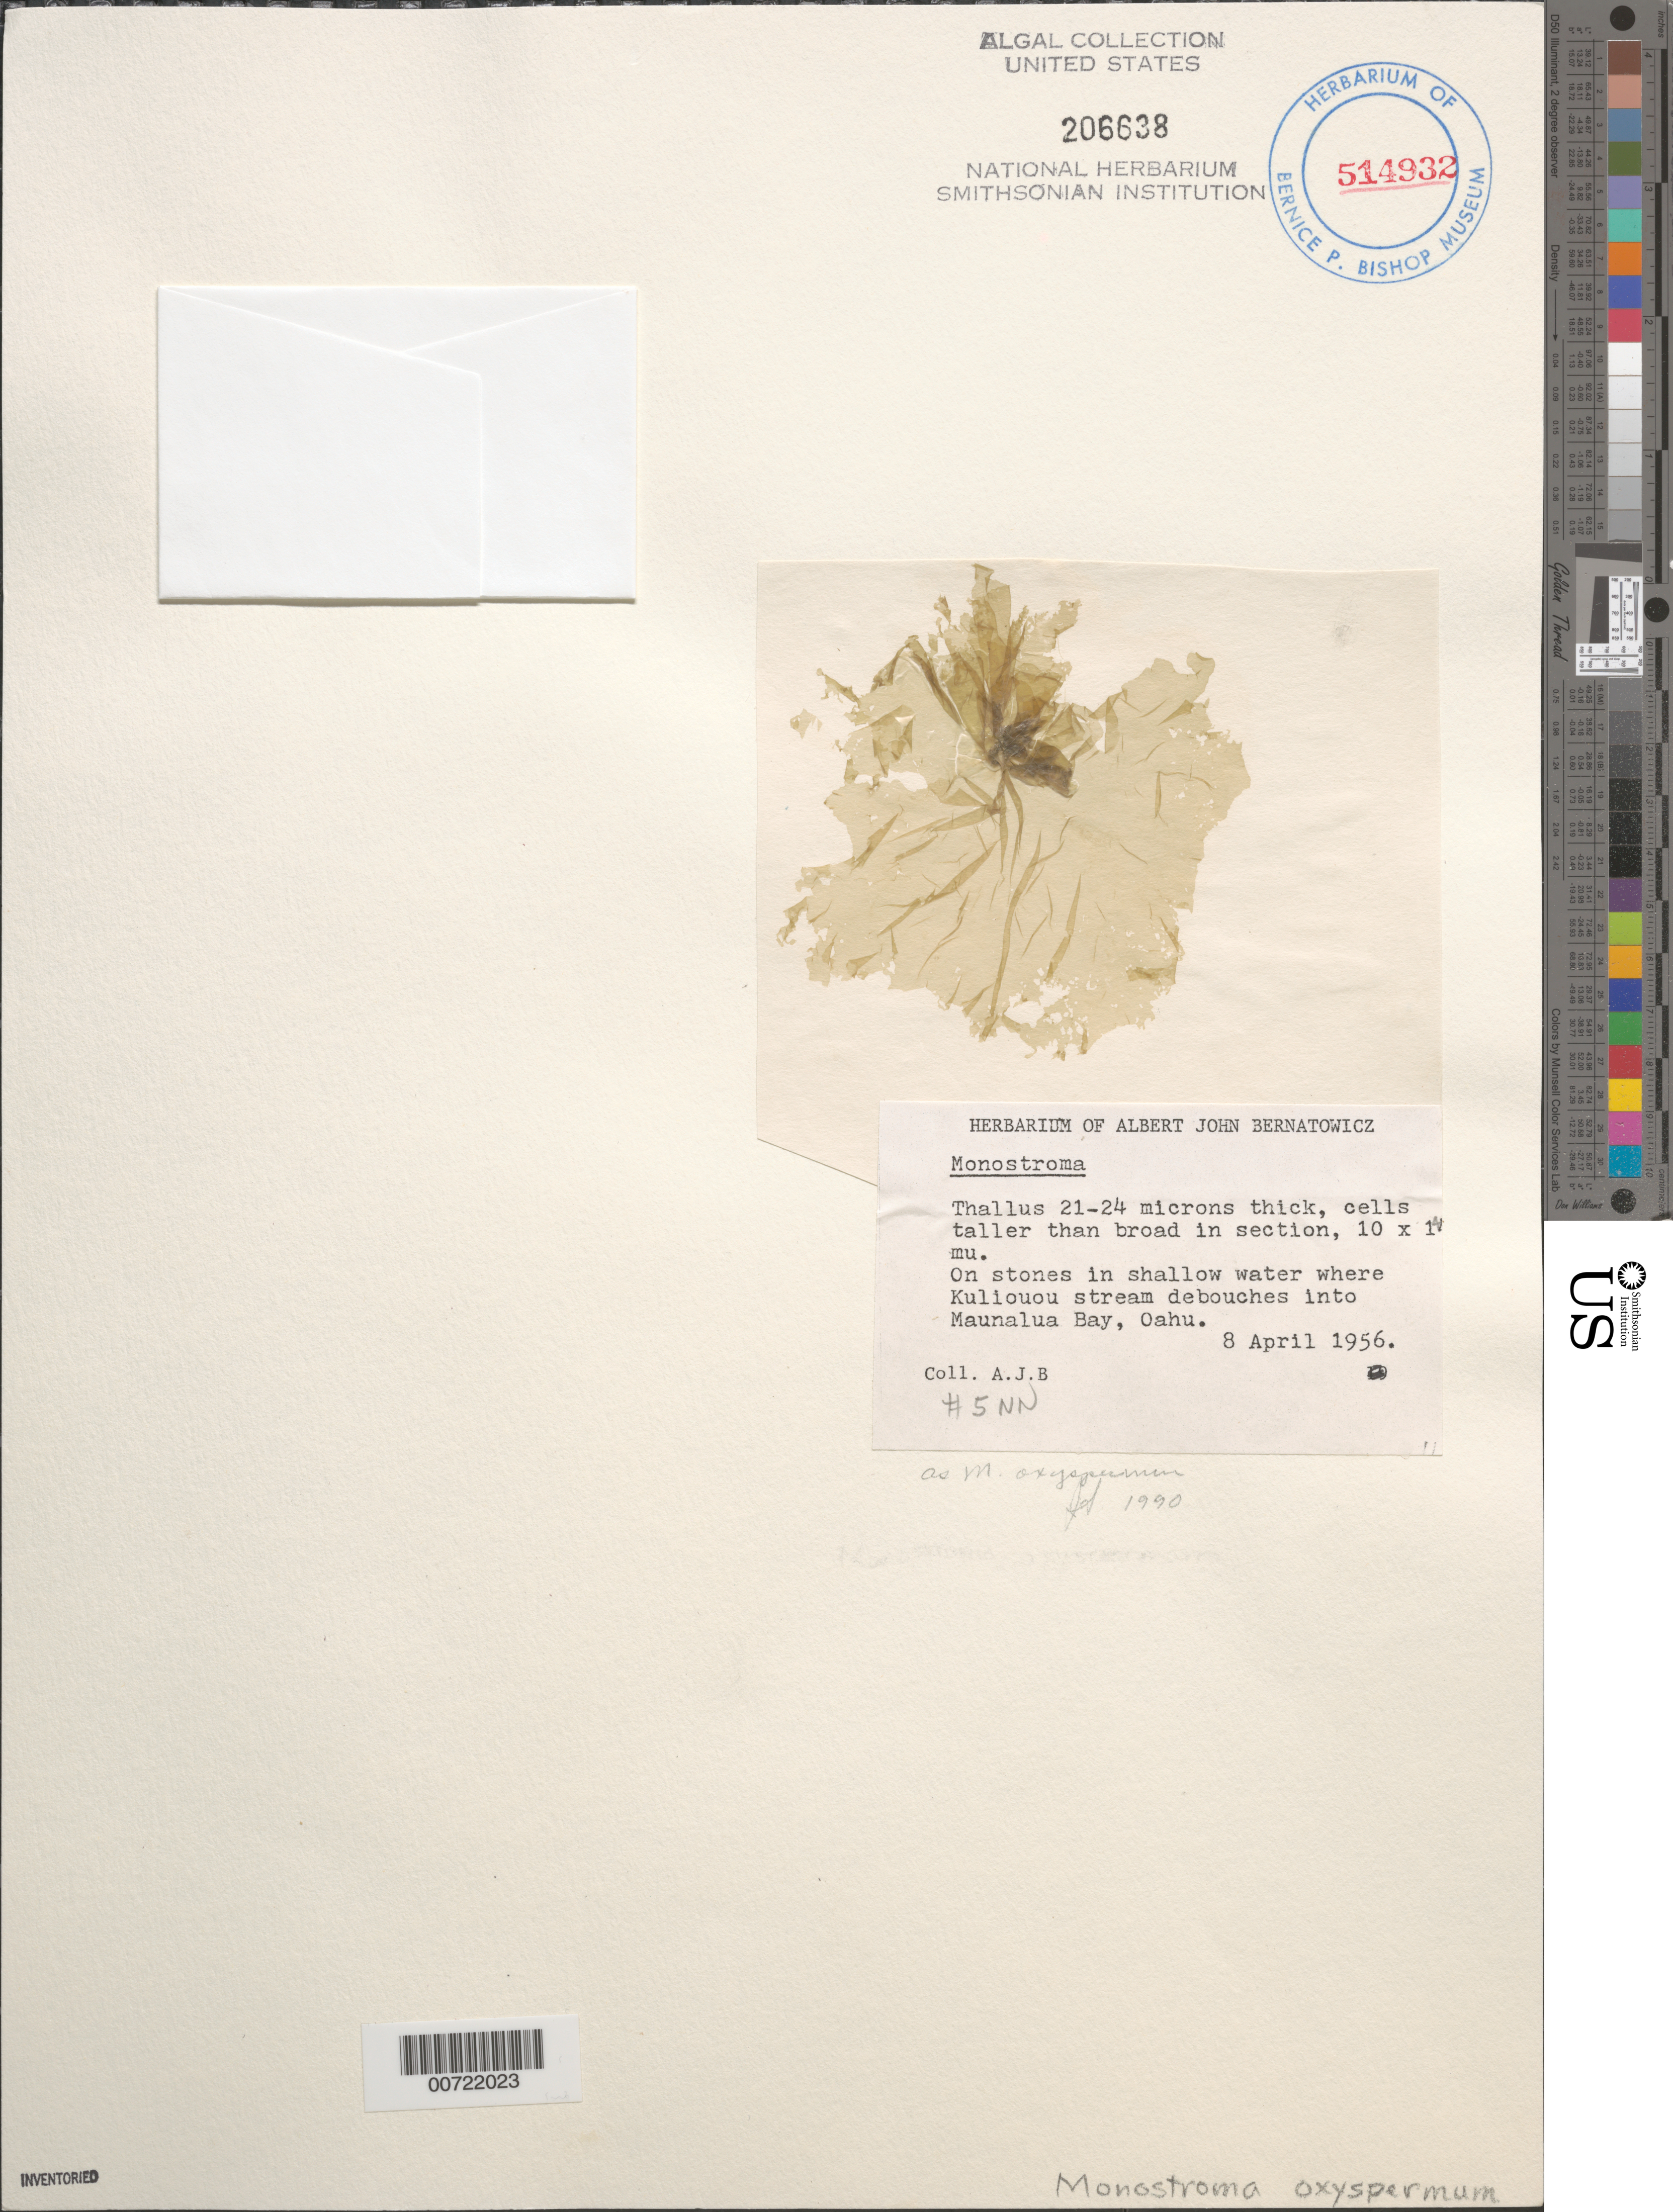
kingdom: Plantae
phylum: Chlorophyta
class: Ulvophyceae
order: Ulvales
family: Gayraliaceae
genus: Gayralia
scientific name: Gayralia oxysperma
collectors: A. Bernatowicz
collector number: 5 NN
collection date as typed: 08 Apr 1956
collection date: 1956-04-08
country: United States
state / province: Hawaii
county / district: Honolulu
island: Oahu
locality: Kuliouou Stream entry into Maunalua Bay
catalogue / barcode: US 206638